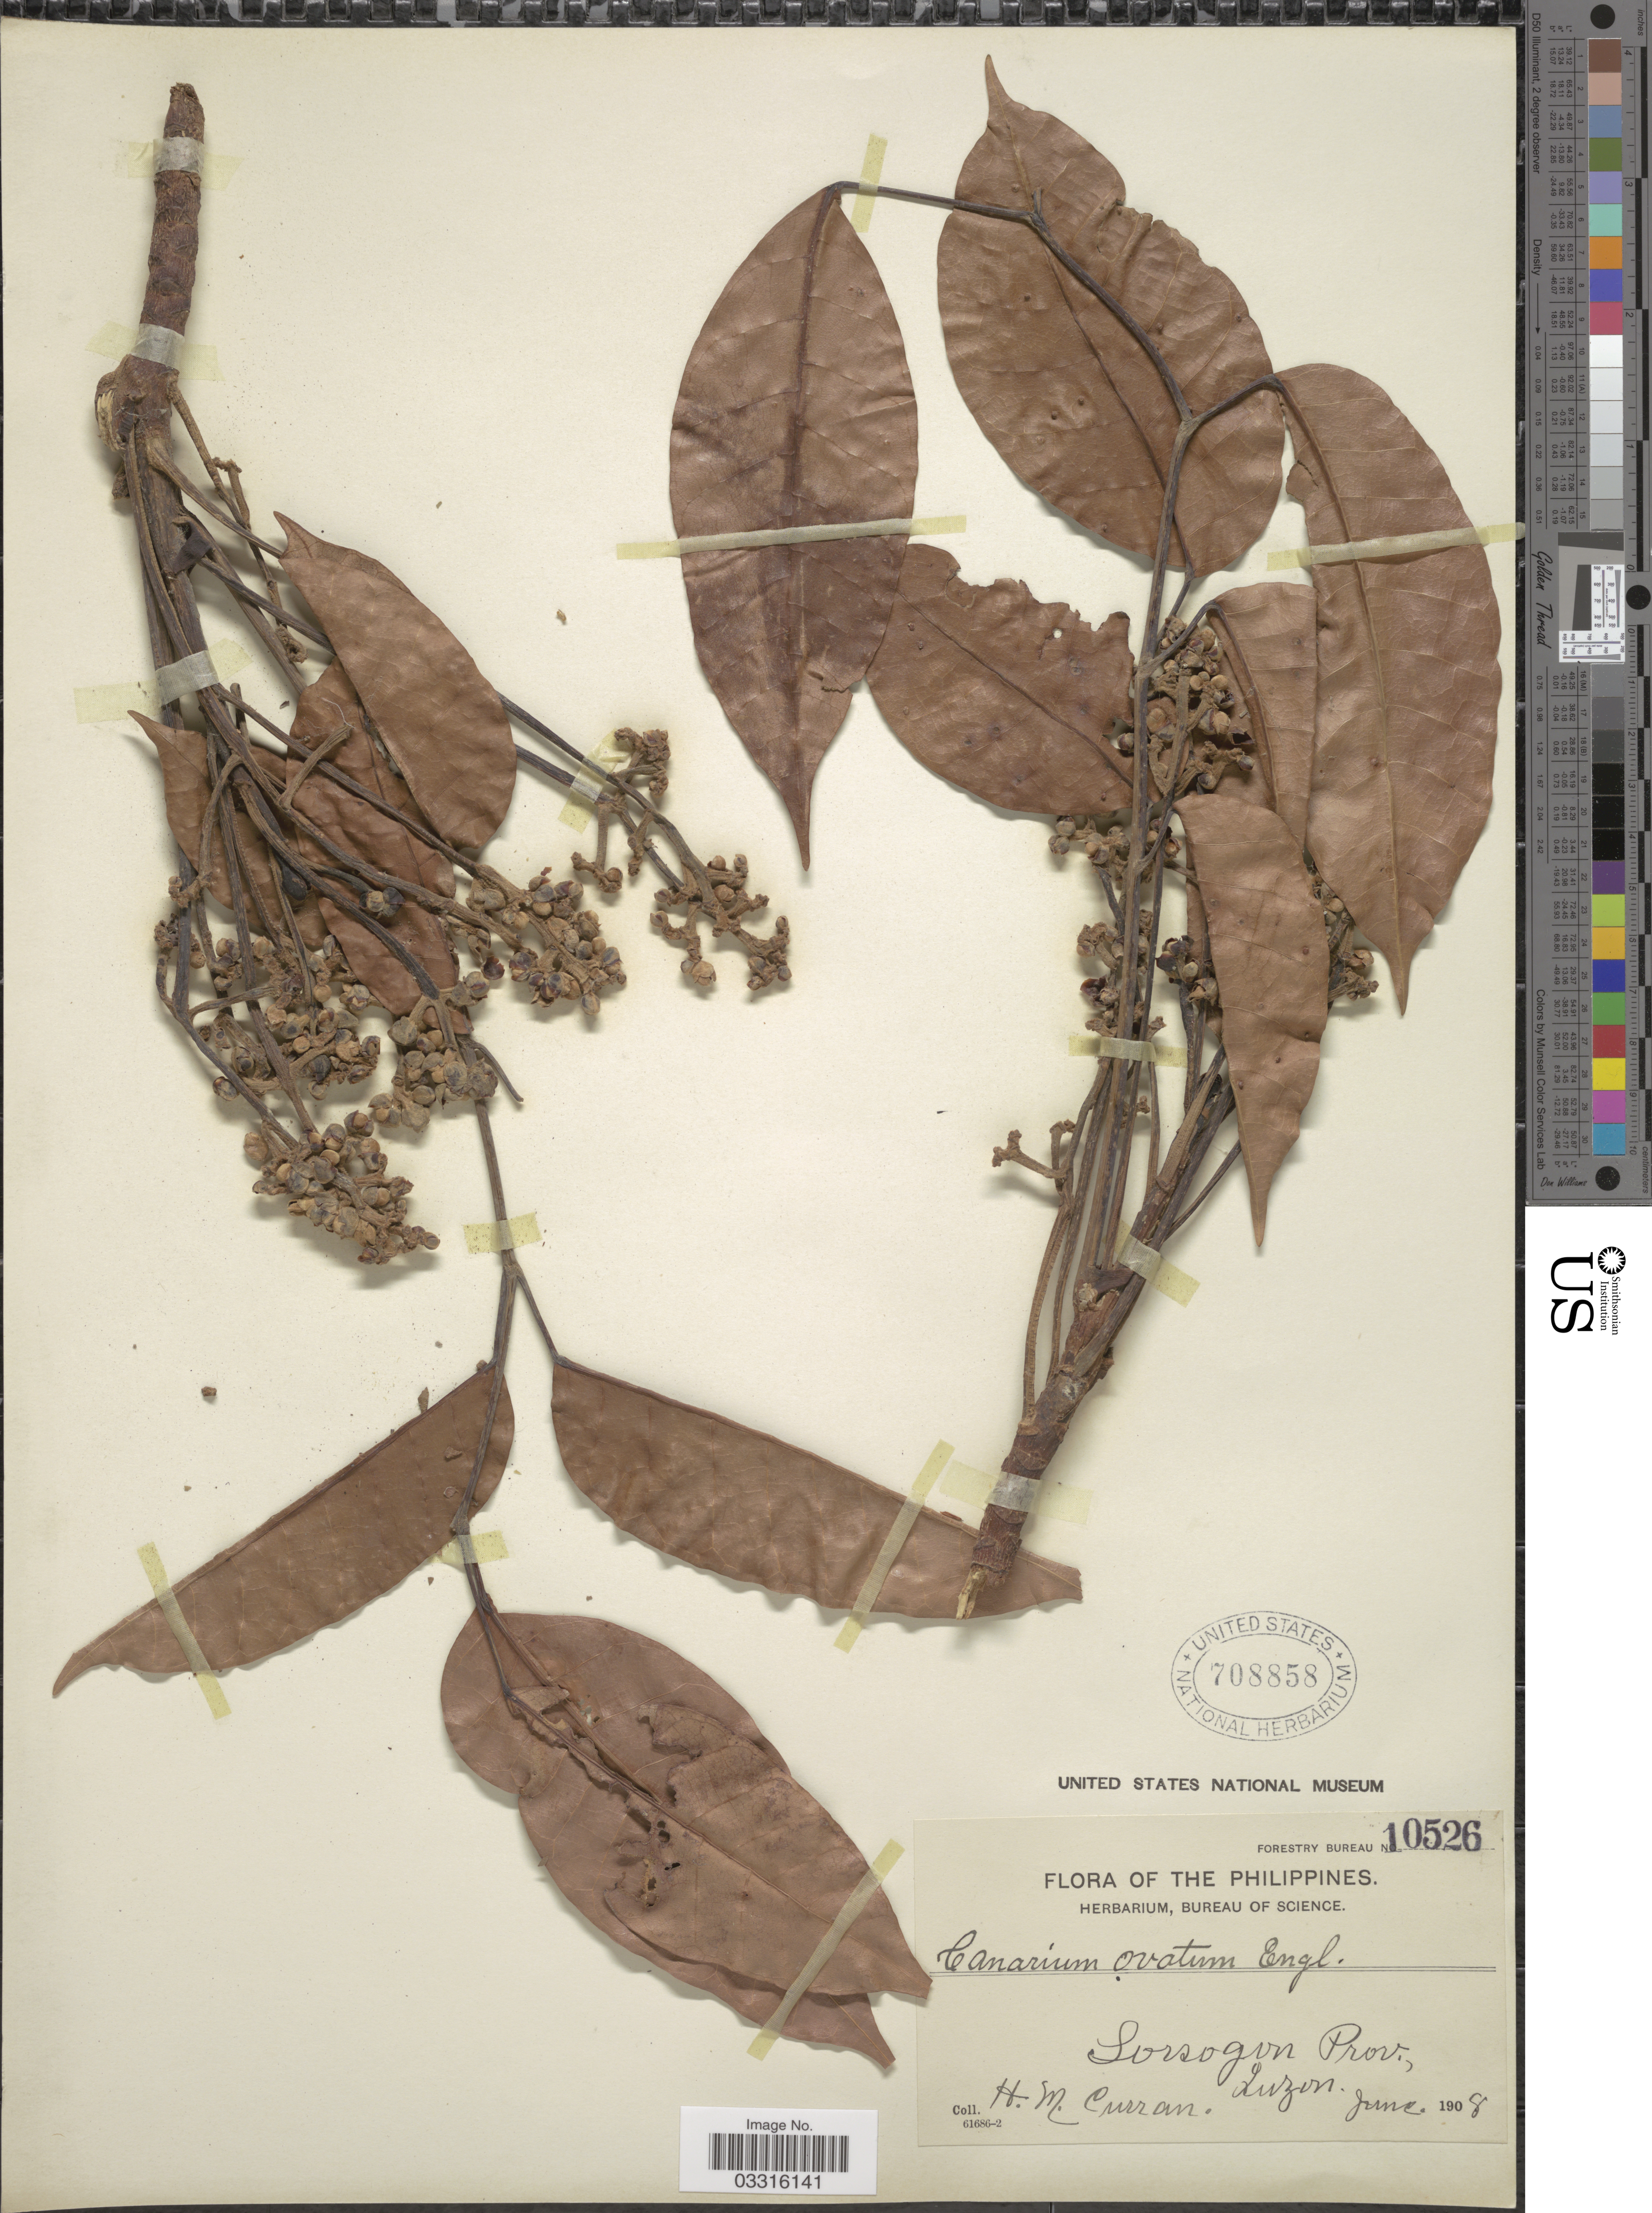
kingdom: Plantae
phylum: Tracheophyta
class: Magnoliopsida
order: Sapindales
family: Burseraceae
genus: Canarium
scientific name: Canarium ovatum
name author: Engl.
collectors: H. M. Curran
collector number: Forestry Bureau 10526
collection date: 1908-06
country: Philippines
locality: Sorsogon Prov., Luzon.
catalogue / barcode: US 708858